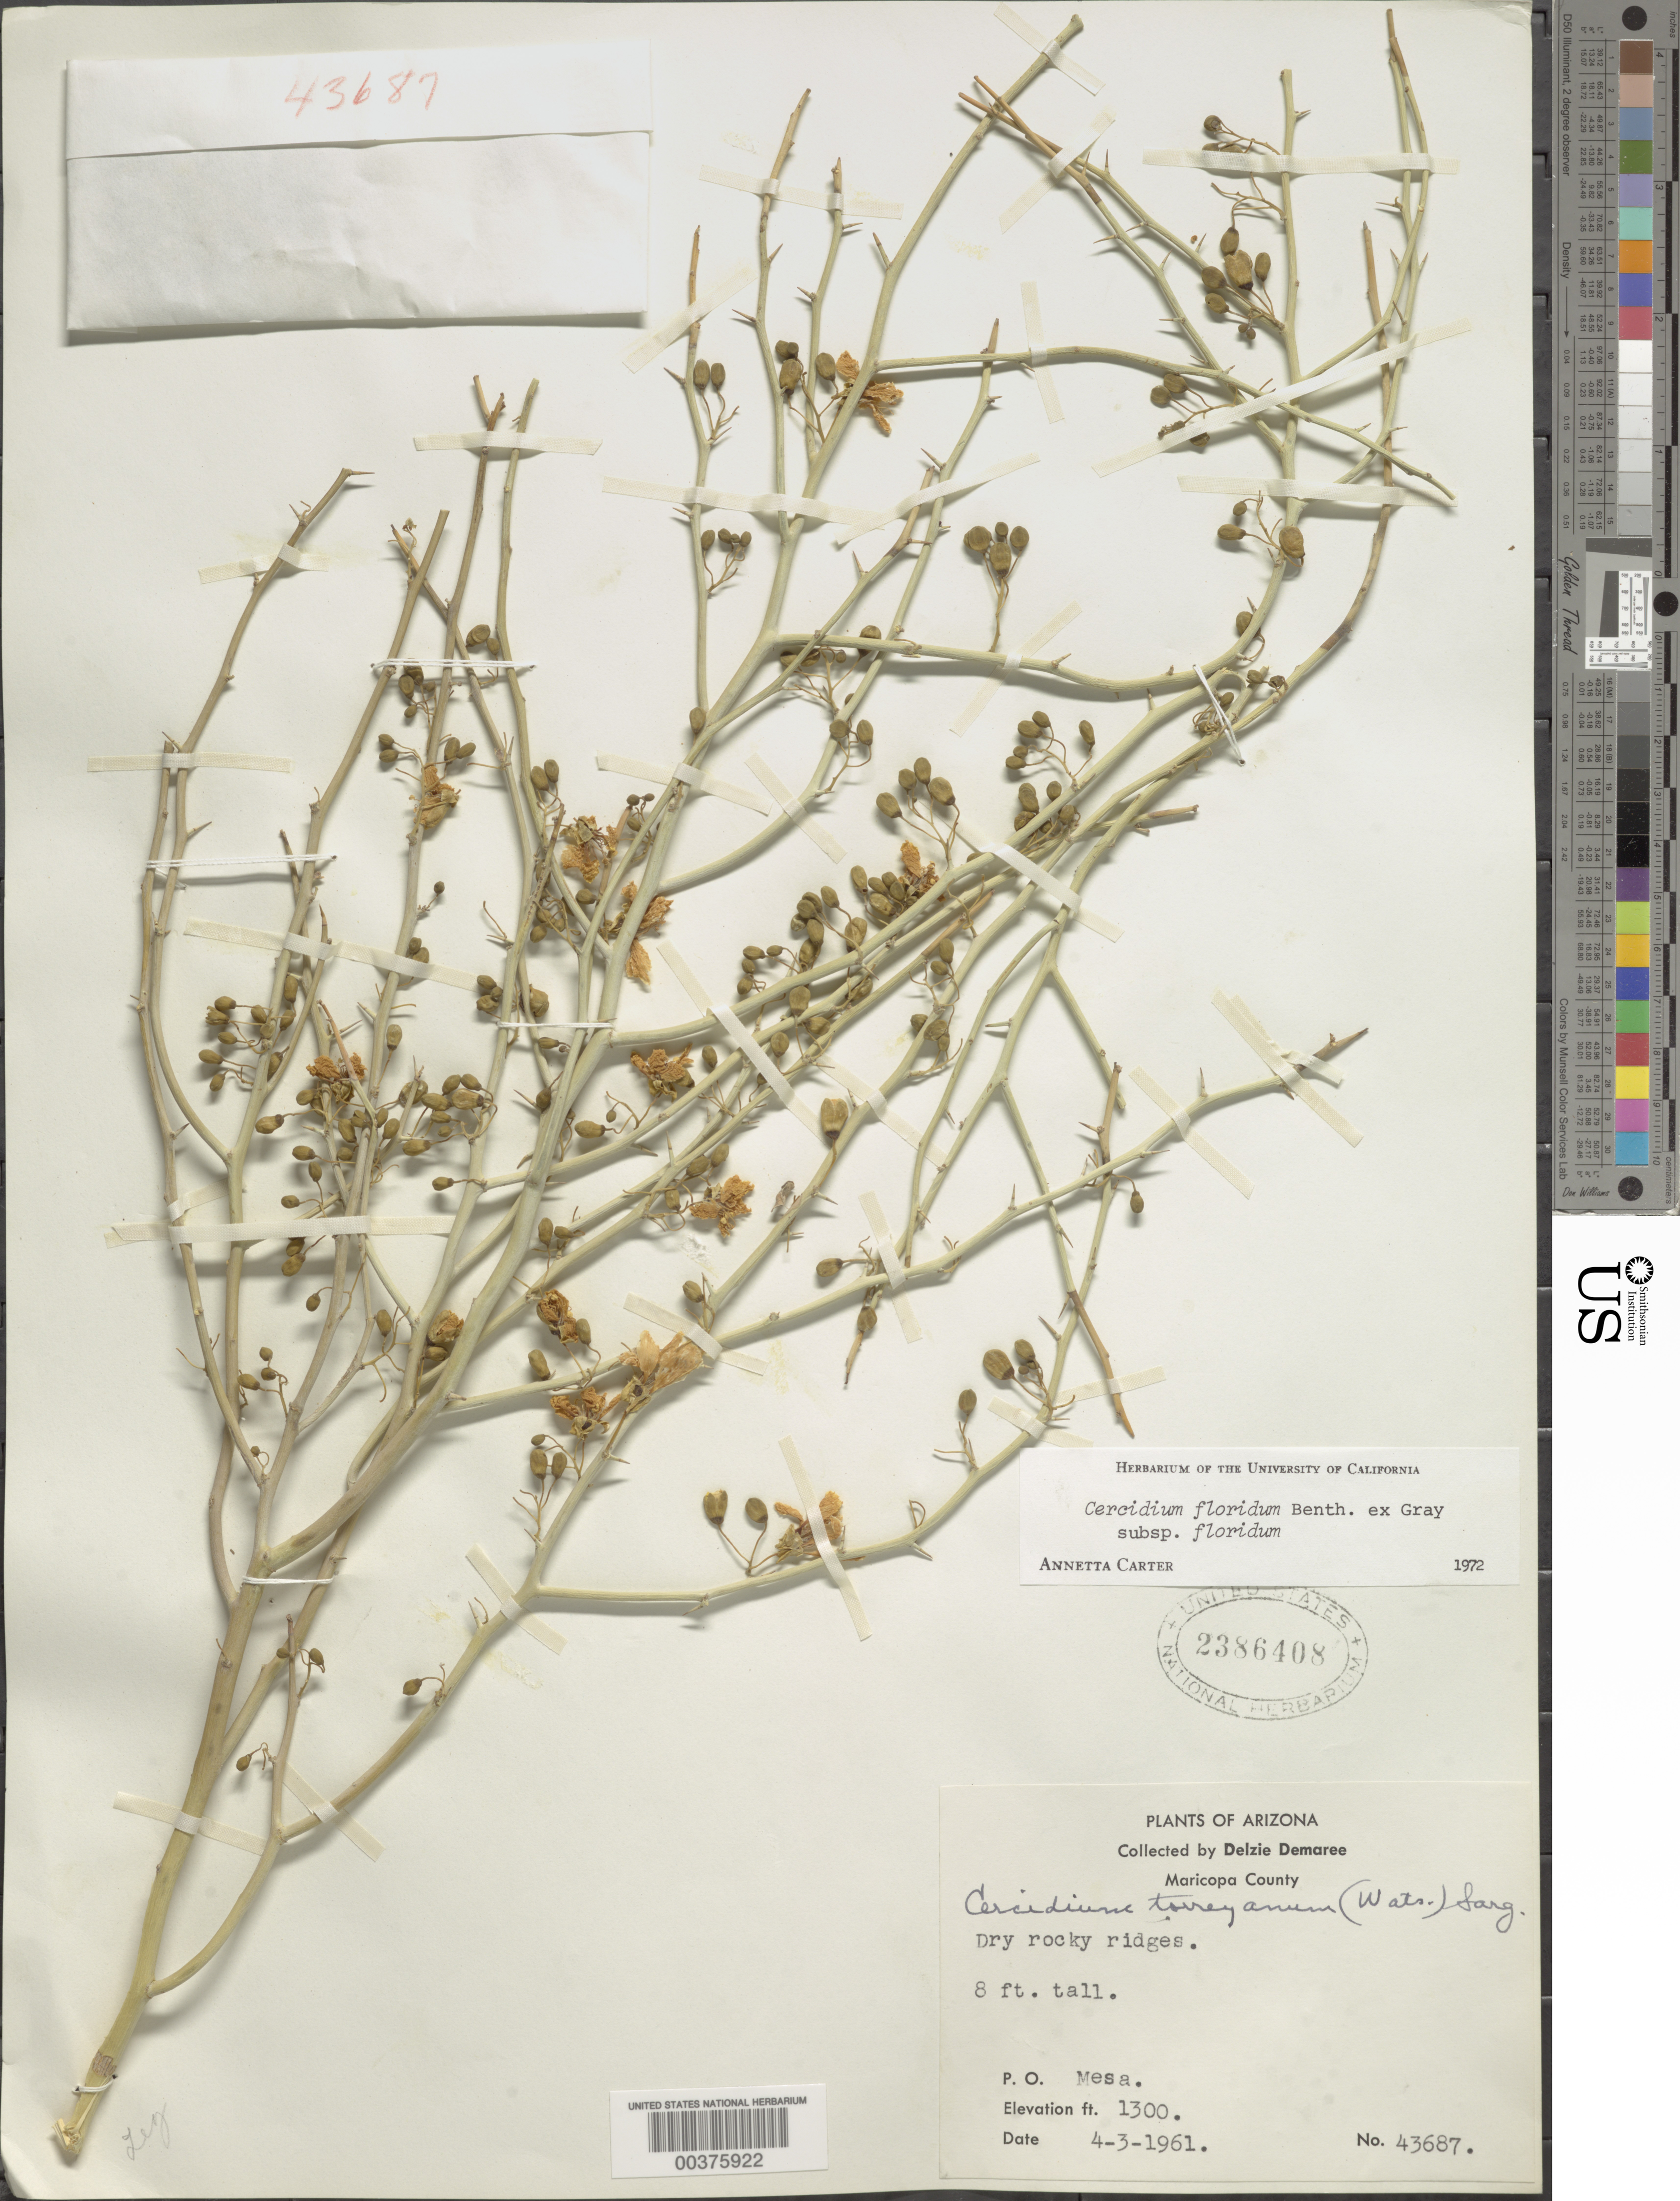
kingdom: Plantae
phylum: Tracheophyta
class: Magnoliopsida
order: Fabales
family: Fabaceae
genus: Parkinsonia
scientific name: Parkinsonia florida subsp. florida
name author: (Benth. ex A. Gray) S. Watson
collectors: D. Demaree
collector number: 43687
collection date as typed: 04 Mar 1961 or 03 Apr 1961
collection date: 1961-03-04 or 1961-04-03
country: United States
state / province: Arizona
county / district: Maricopa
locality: Mesa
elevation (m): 396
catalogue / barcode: US 2386408